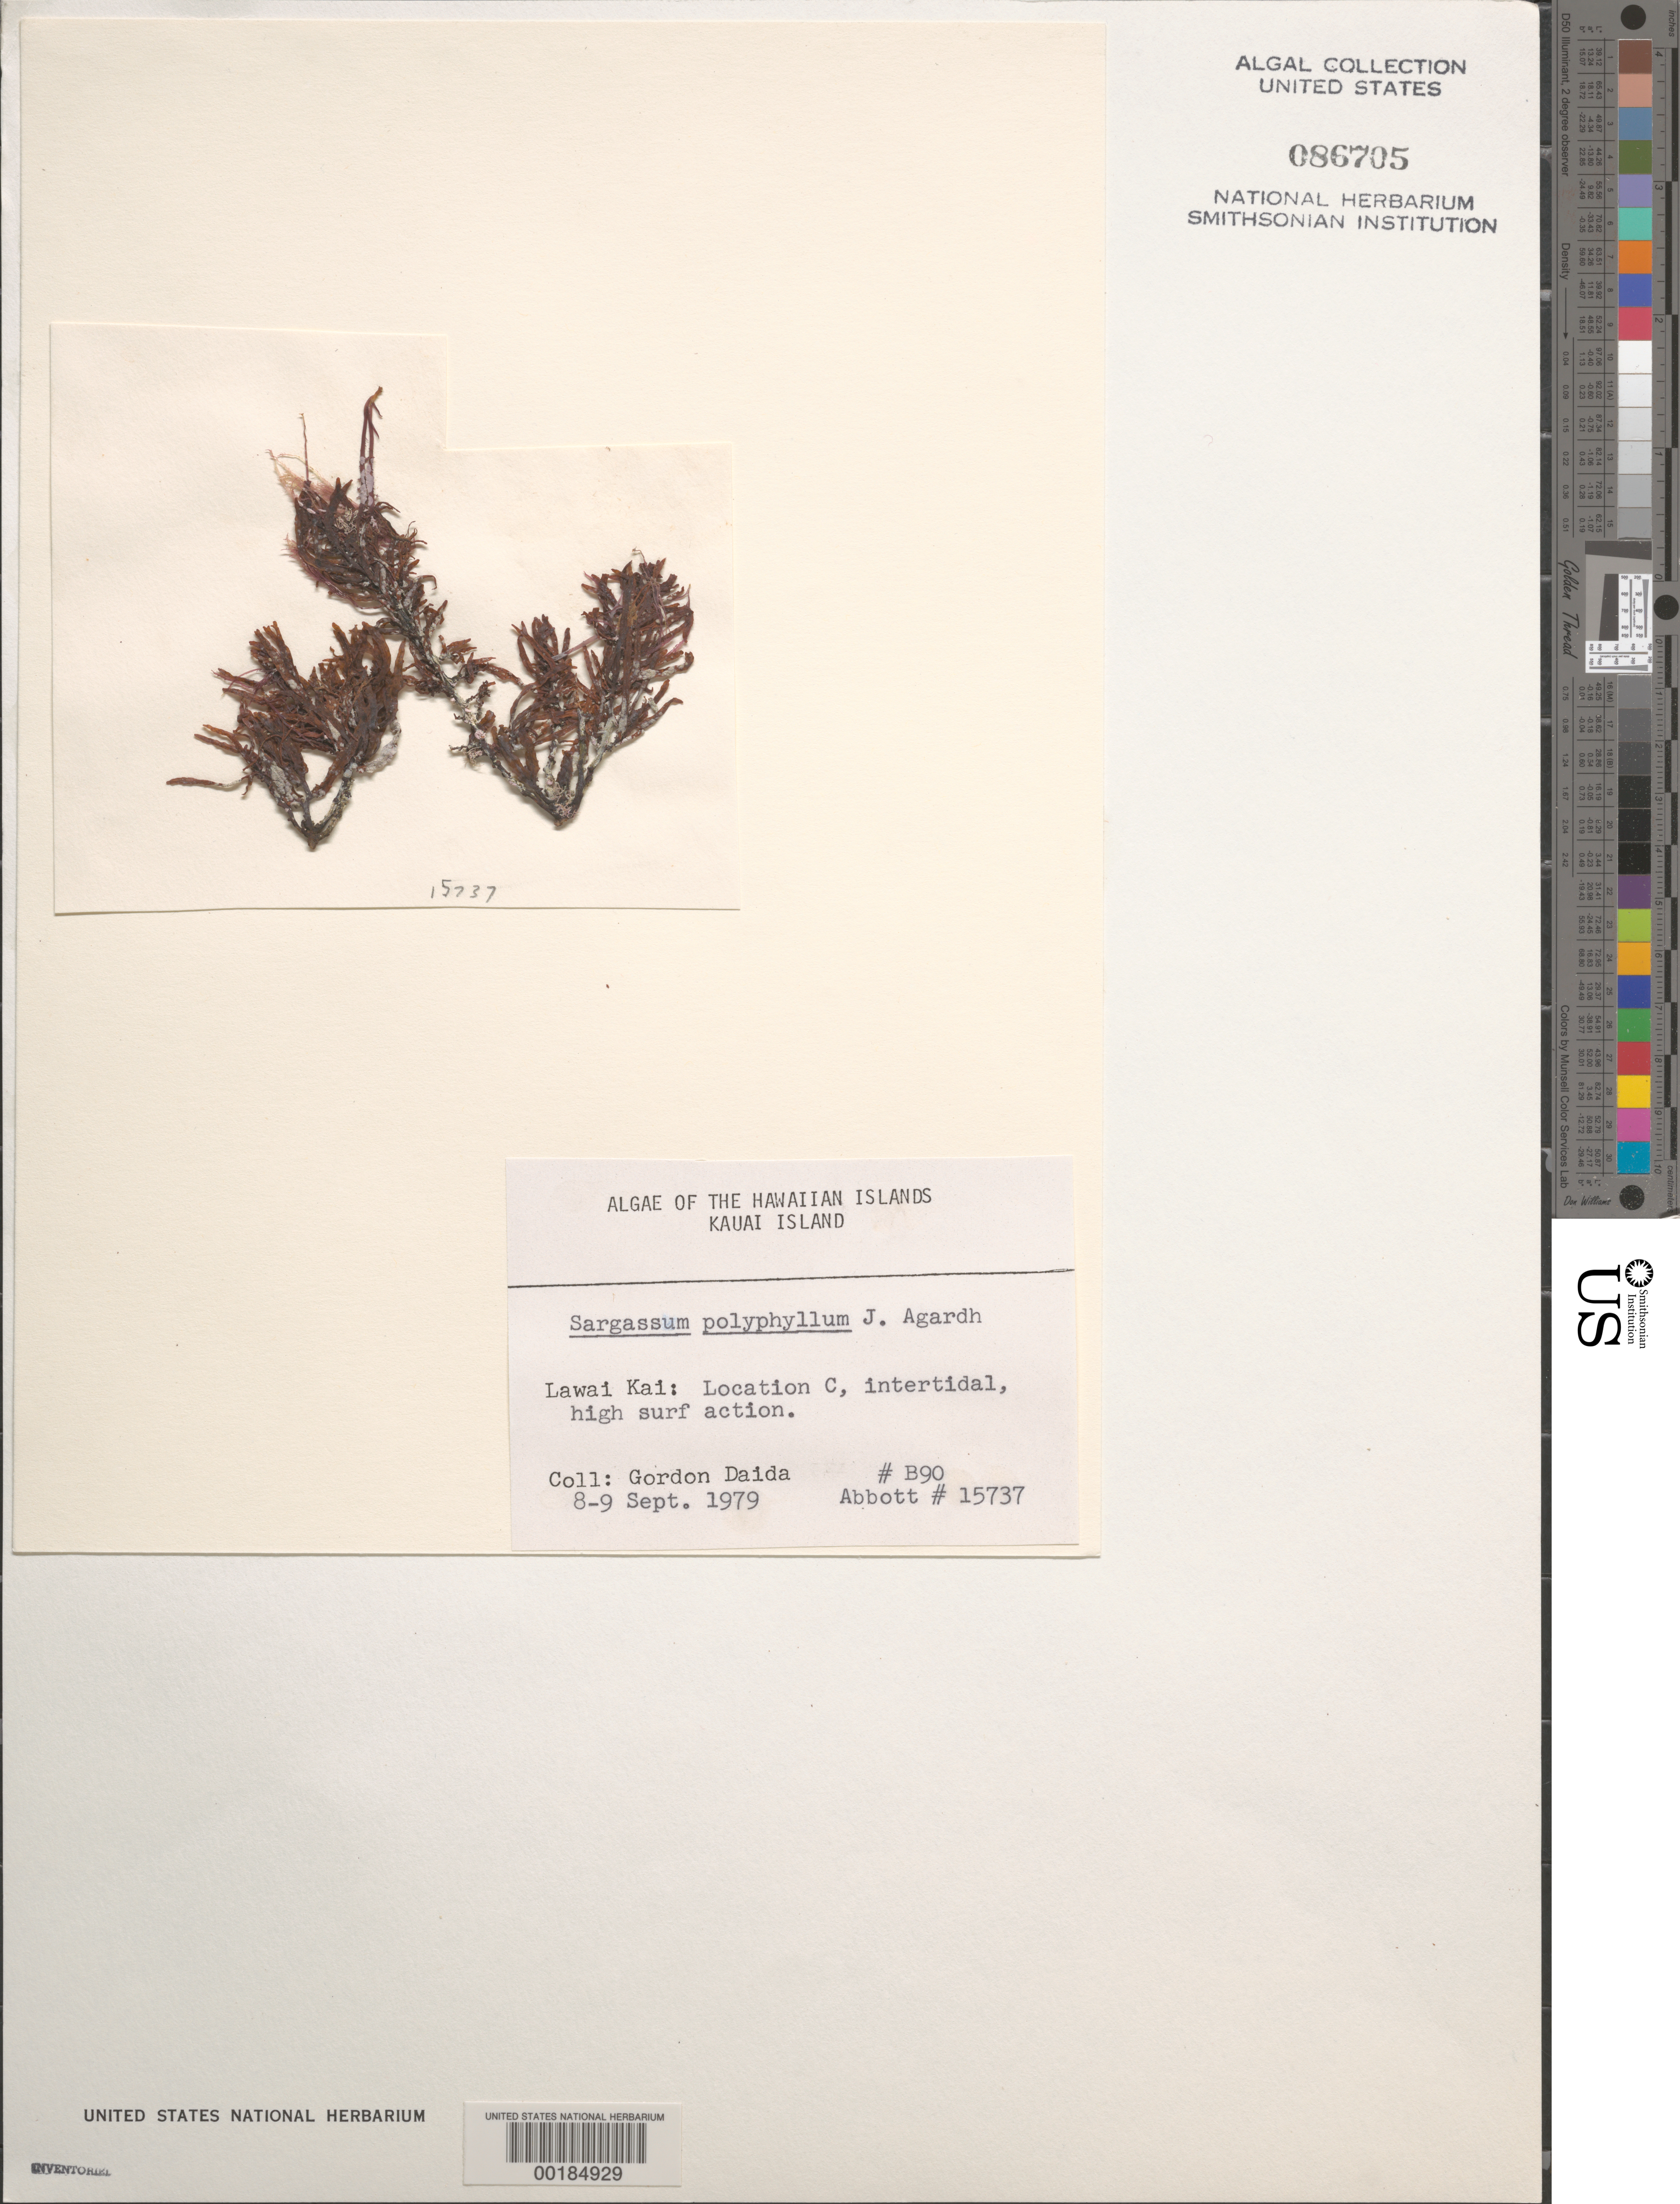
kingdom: Chromista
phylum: Ochrophyta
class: Phaeophyceae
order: Fucales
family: Sargassaceae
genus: Sargassum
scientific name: Sargassum polyphyllum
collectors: G. Daida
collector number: B90 & IAA 15737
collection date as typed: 08 Sep 1979 to 09 Sep 1979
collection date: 1979-09-08/1979-09-09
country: United States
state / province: Hawaii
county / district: Kaui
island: Kaua'i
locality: Lawai Kai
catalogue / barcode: US 86705